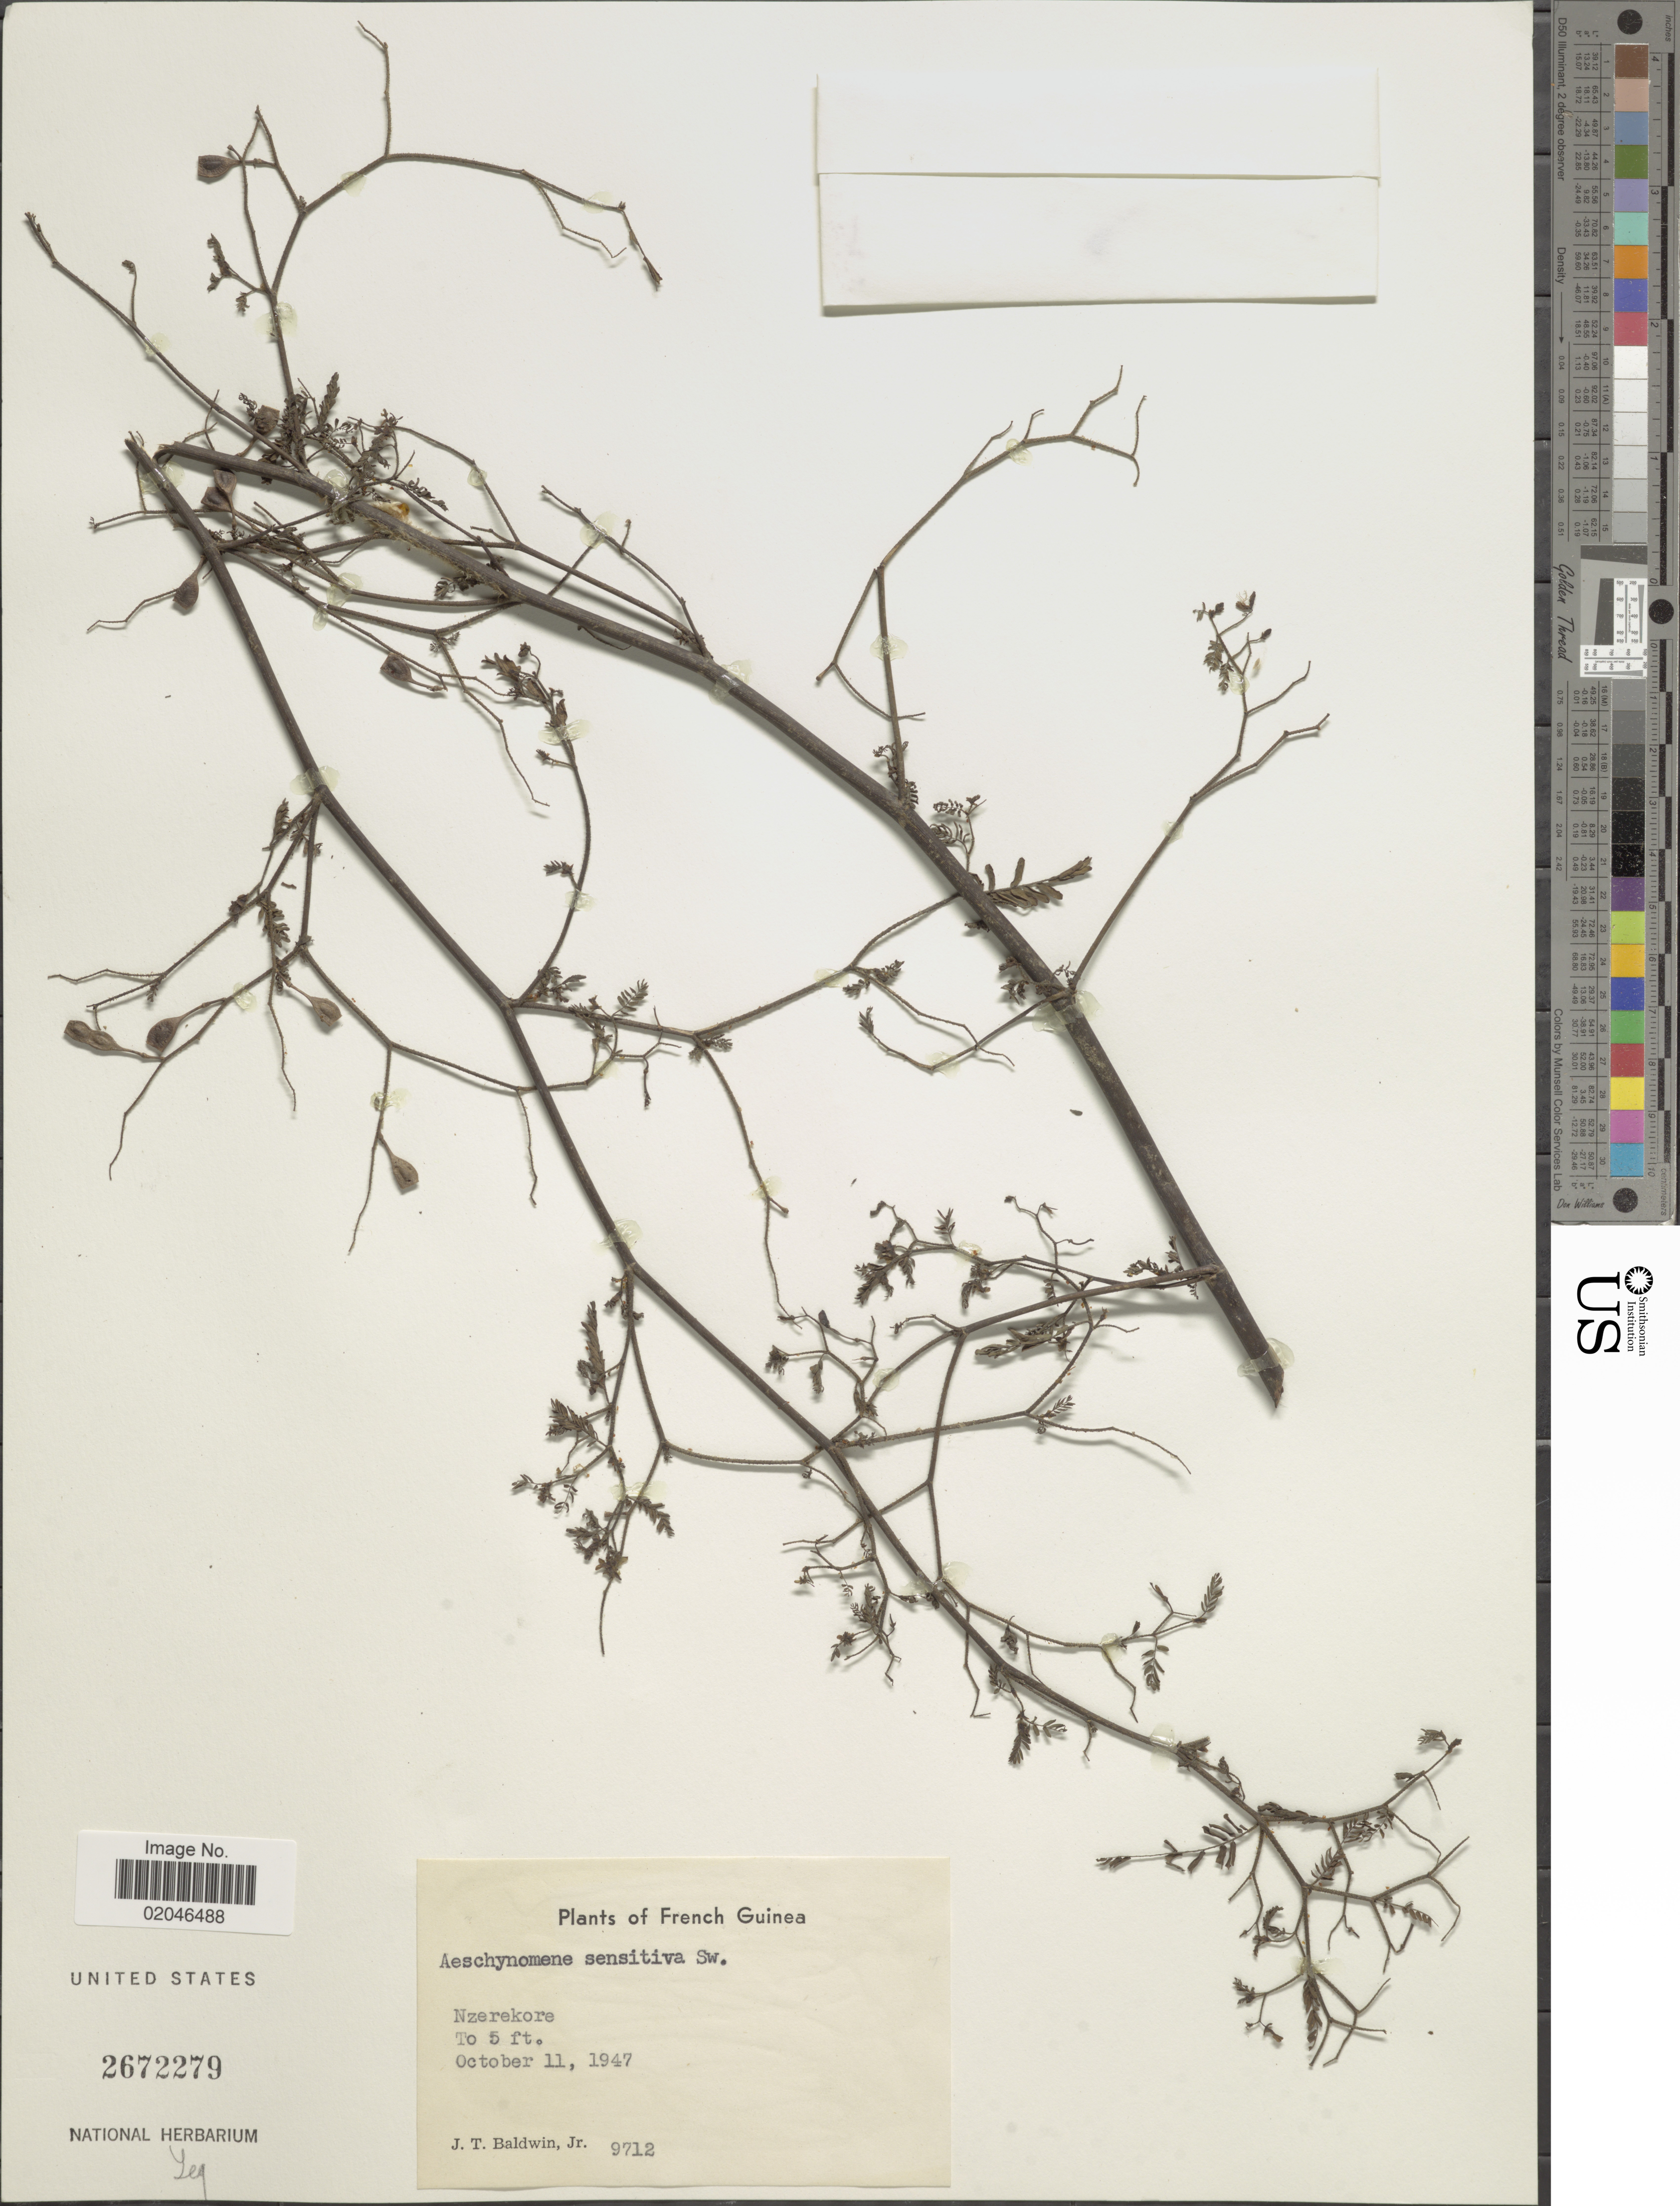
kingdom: Plantae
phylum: Tracheophyta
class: Magnoliopsida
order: Fabales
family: Fabaceae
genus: Aeschynomene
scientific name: Aeschynomene sensitiva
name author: Sw.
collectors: J. T. Baldwin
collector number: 9712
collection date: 1947-10-11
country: Guinea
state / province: Nzérékoré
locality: Nzerekore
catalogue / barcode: US 2672279